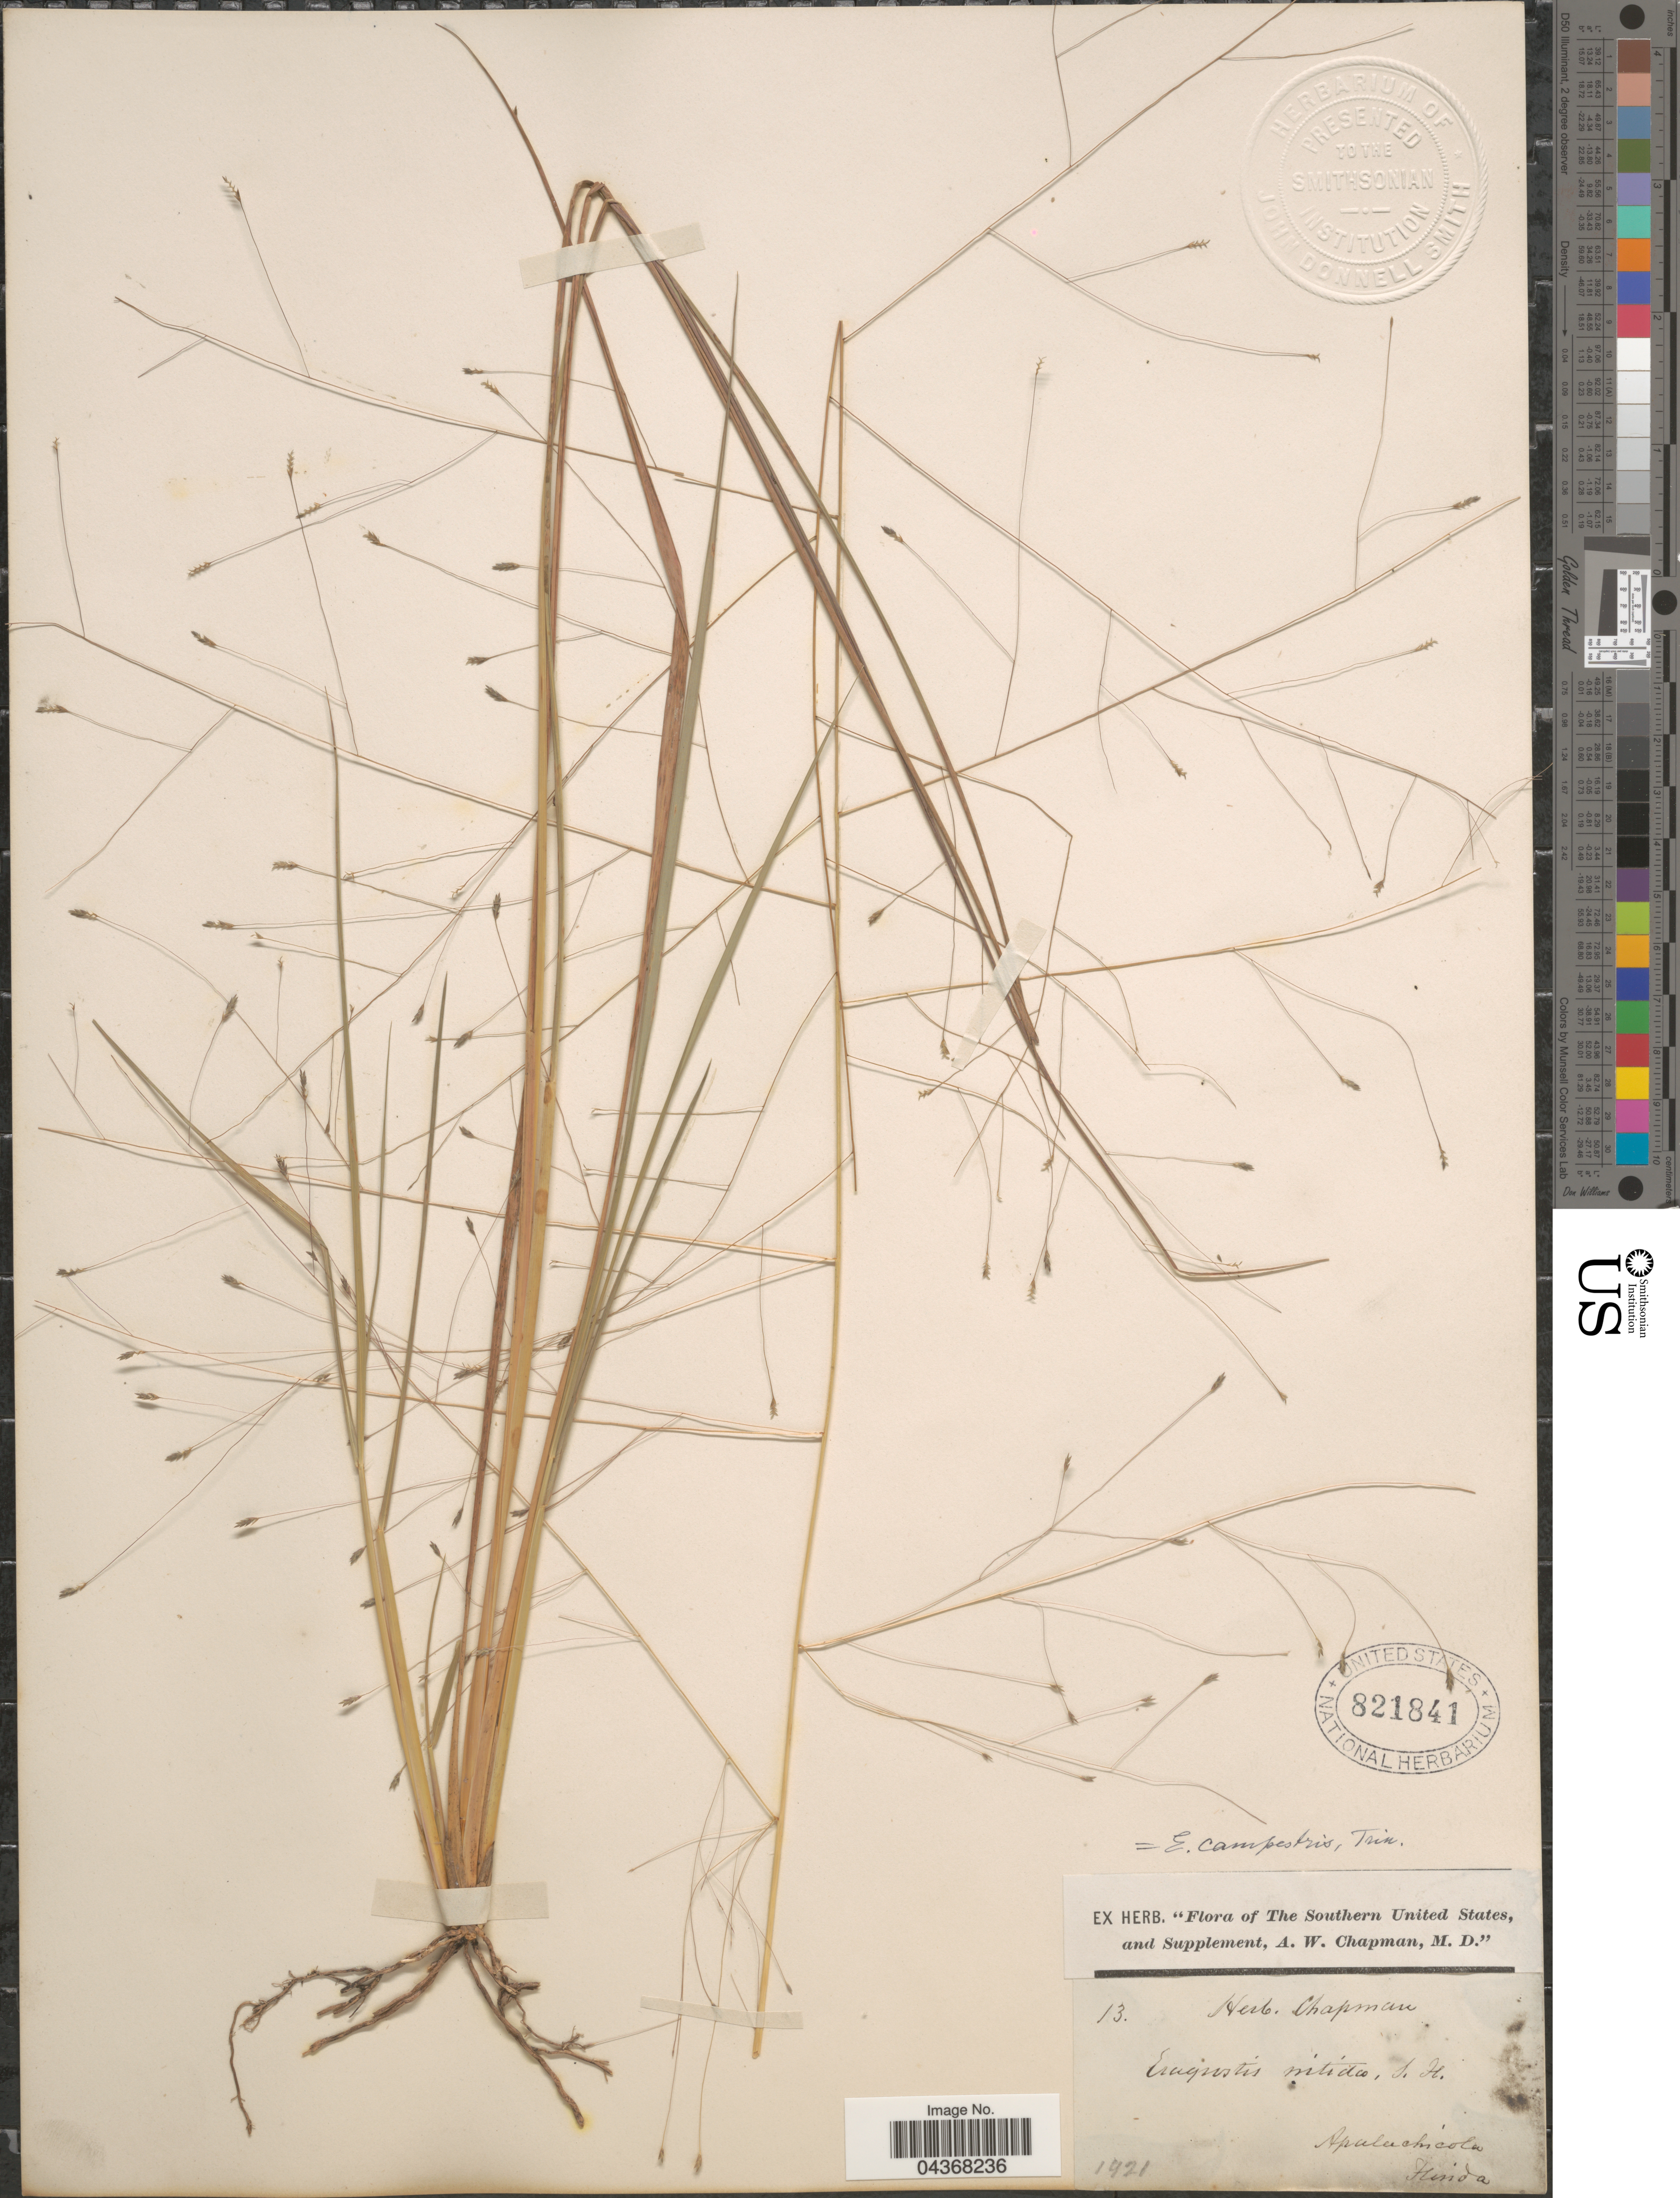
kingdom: Plantae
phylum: Tracheophyta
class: Liliopsida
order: Poales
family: Poaceae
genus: Eragrostis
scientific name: Eragrostis elliottii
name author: S. Watson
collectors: ex herb. Chapman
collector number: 13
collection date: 1921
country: United States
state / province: Florida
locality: The Southern United States. Apalachicola.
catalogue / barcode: US 821841